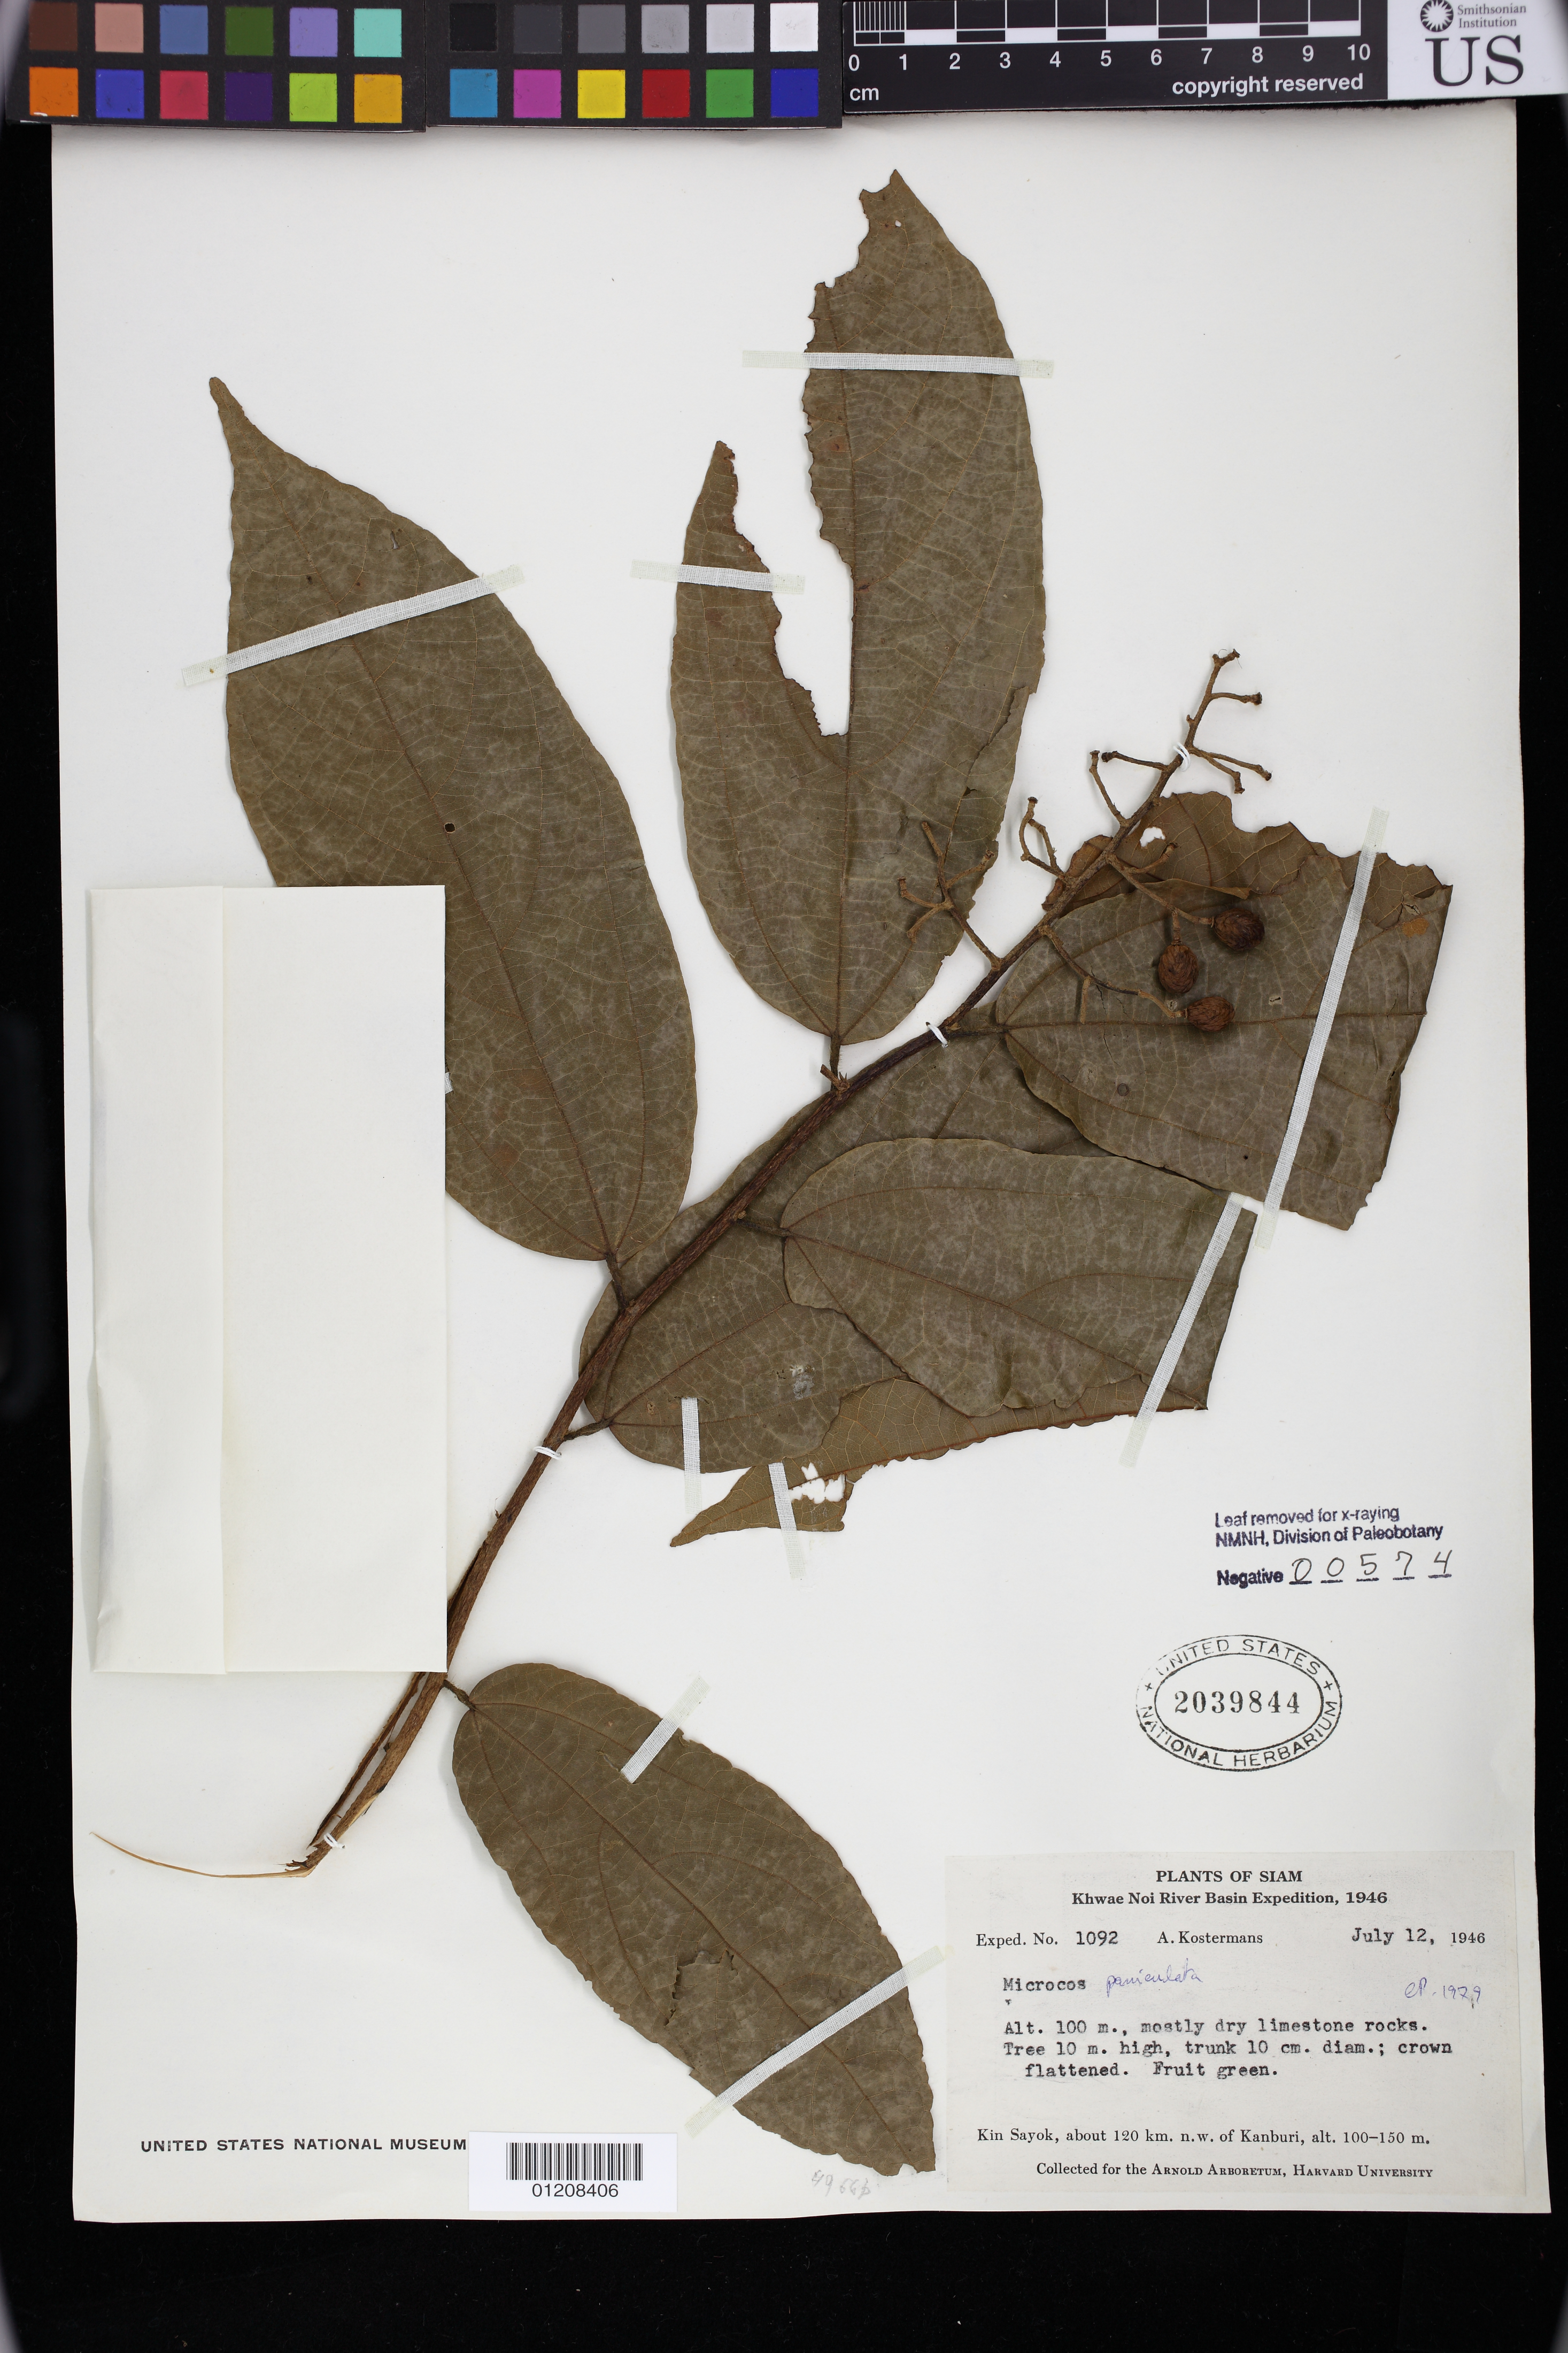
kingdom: Plantae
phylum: Tracheophyta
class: Magnoliopsida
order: Malvales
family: Malvaceae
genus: Microcos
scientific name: Microcos paniculata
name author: L.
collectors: A. J. G. Kostermans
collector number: Exped. No. 1092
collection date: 1946-07-12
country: Thailand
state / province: Thailand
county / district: Kanchanaburi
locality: Kin Sai Yok, about 120 km. n. w. of Kanburi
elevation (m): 100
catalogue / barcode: US 2039844